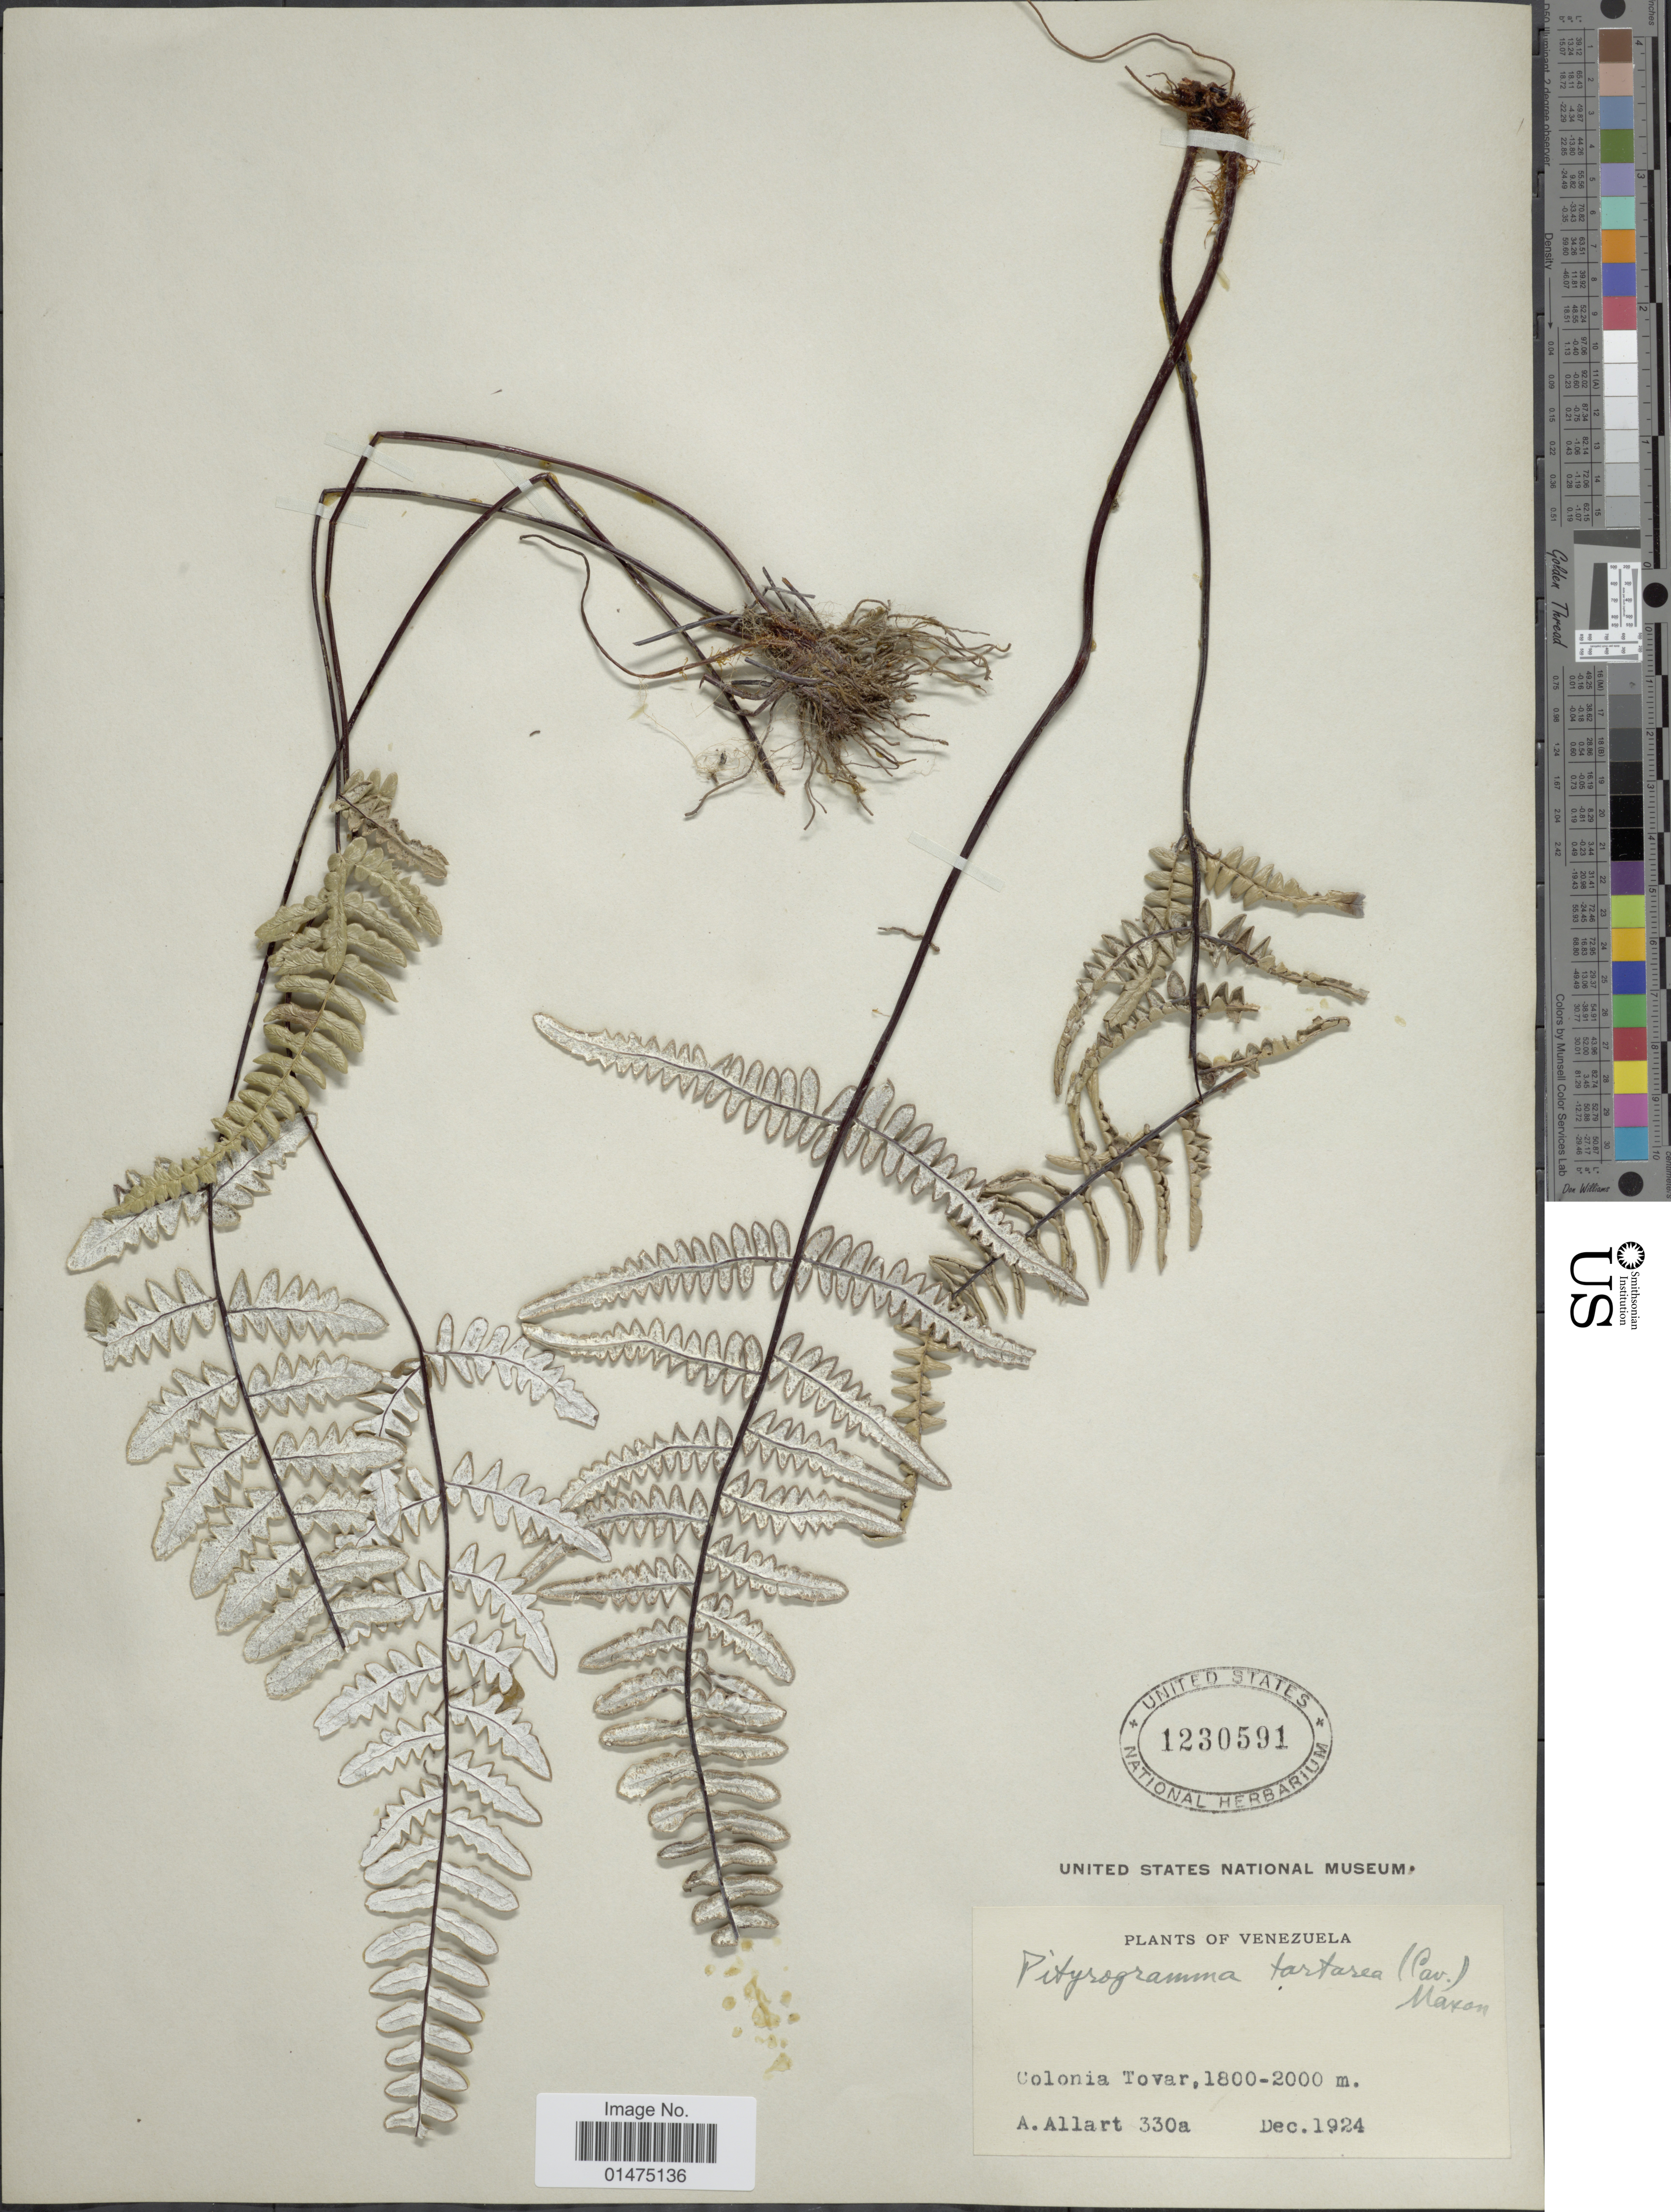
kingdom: Plantae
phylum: Tracheophyta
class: Polypodiopsida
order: Polypodiales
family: Pteridaceae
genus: Pityrogramma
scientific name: Pityrogramma tartarea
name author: (Cav.) Maxon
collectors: A. Allart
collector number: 330a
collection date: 1924-12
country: Venezuela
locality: Colonia Tovar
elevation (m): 1800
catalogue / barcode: US 1230591